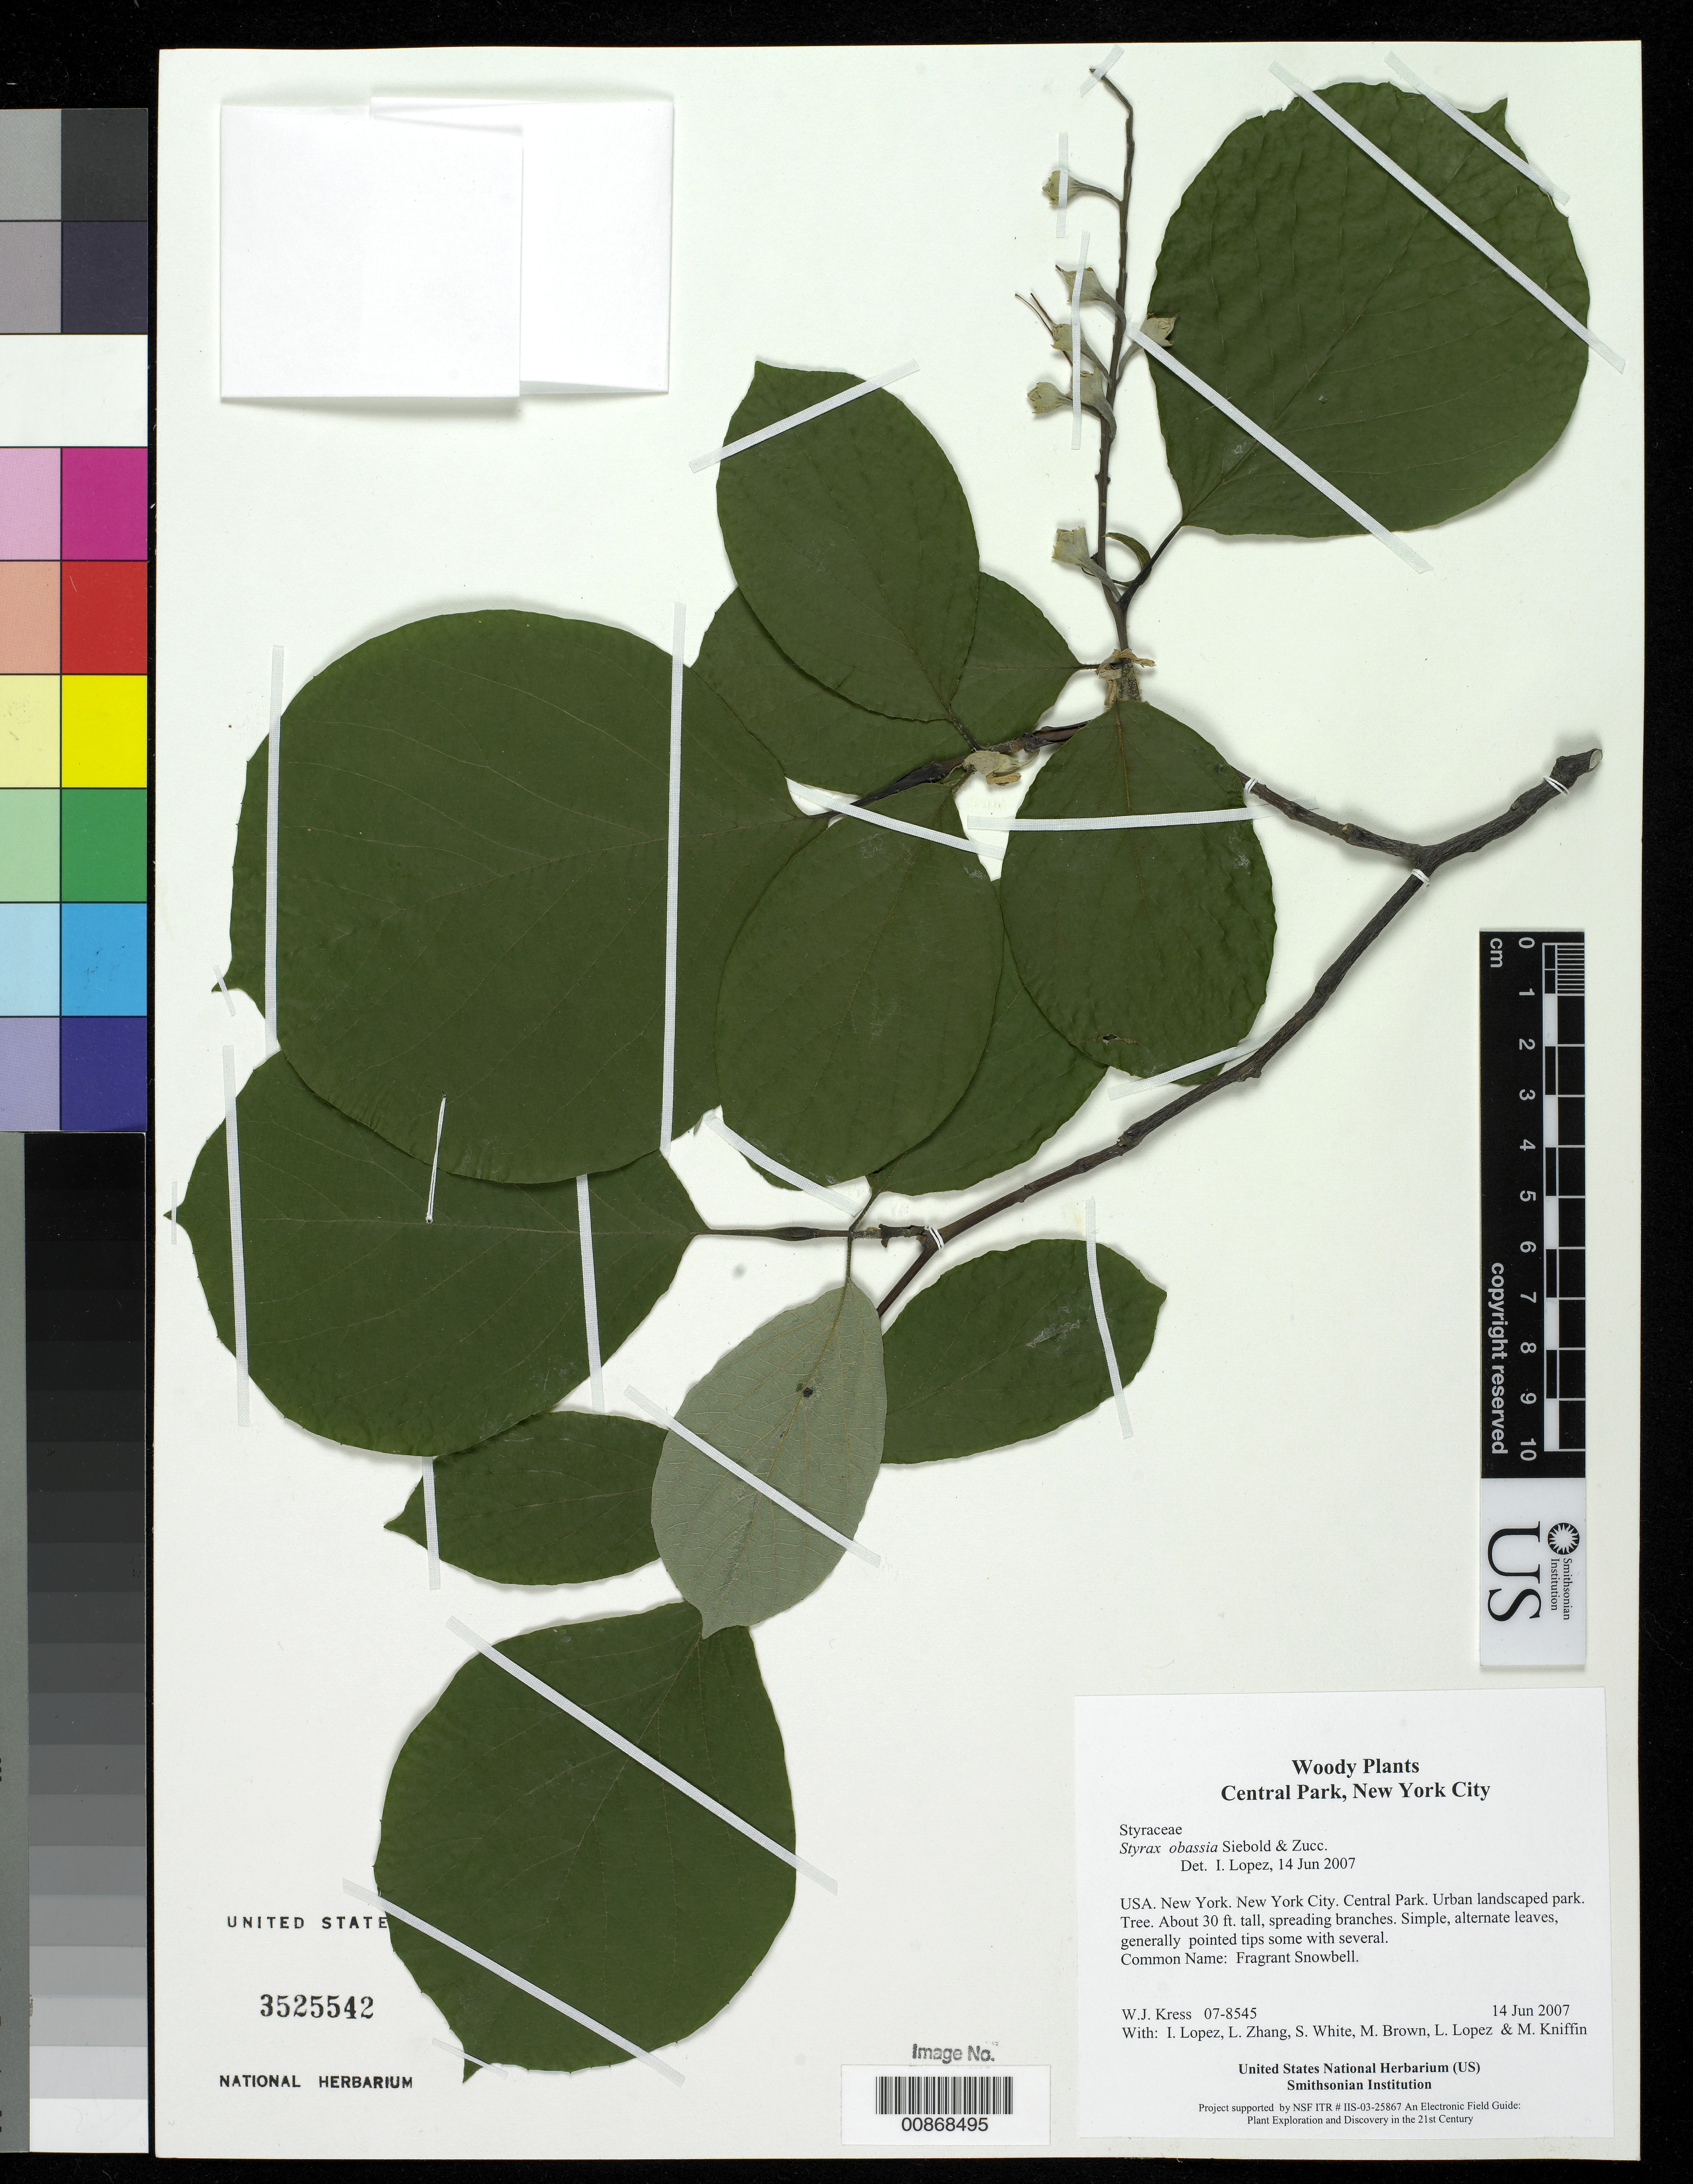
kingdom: Plantae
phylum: Tracheophyta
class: Magnoliopsida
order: Ericales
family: Styracaceae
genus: Styrax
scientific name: Styrax obassia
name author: Siebold & Zucc.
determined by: Lopez, Ida C., (BOT), Smithsonian Institution - National Museum of Natural History (UNITED STATES)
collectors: W. J. Kress, I. C. Lopez, L. B. Zhang, S. White, M. Brown, L. López & M. Kniffin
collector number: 07-8545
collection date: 2007-06-14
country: United States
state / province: New York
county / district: New York City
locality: Central Park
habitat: Urban landscaped park.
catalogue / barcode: US 3525542